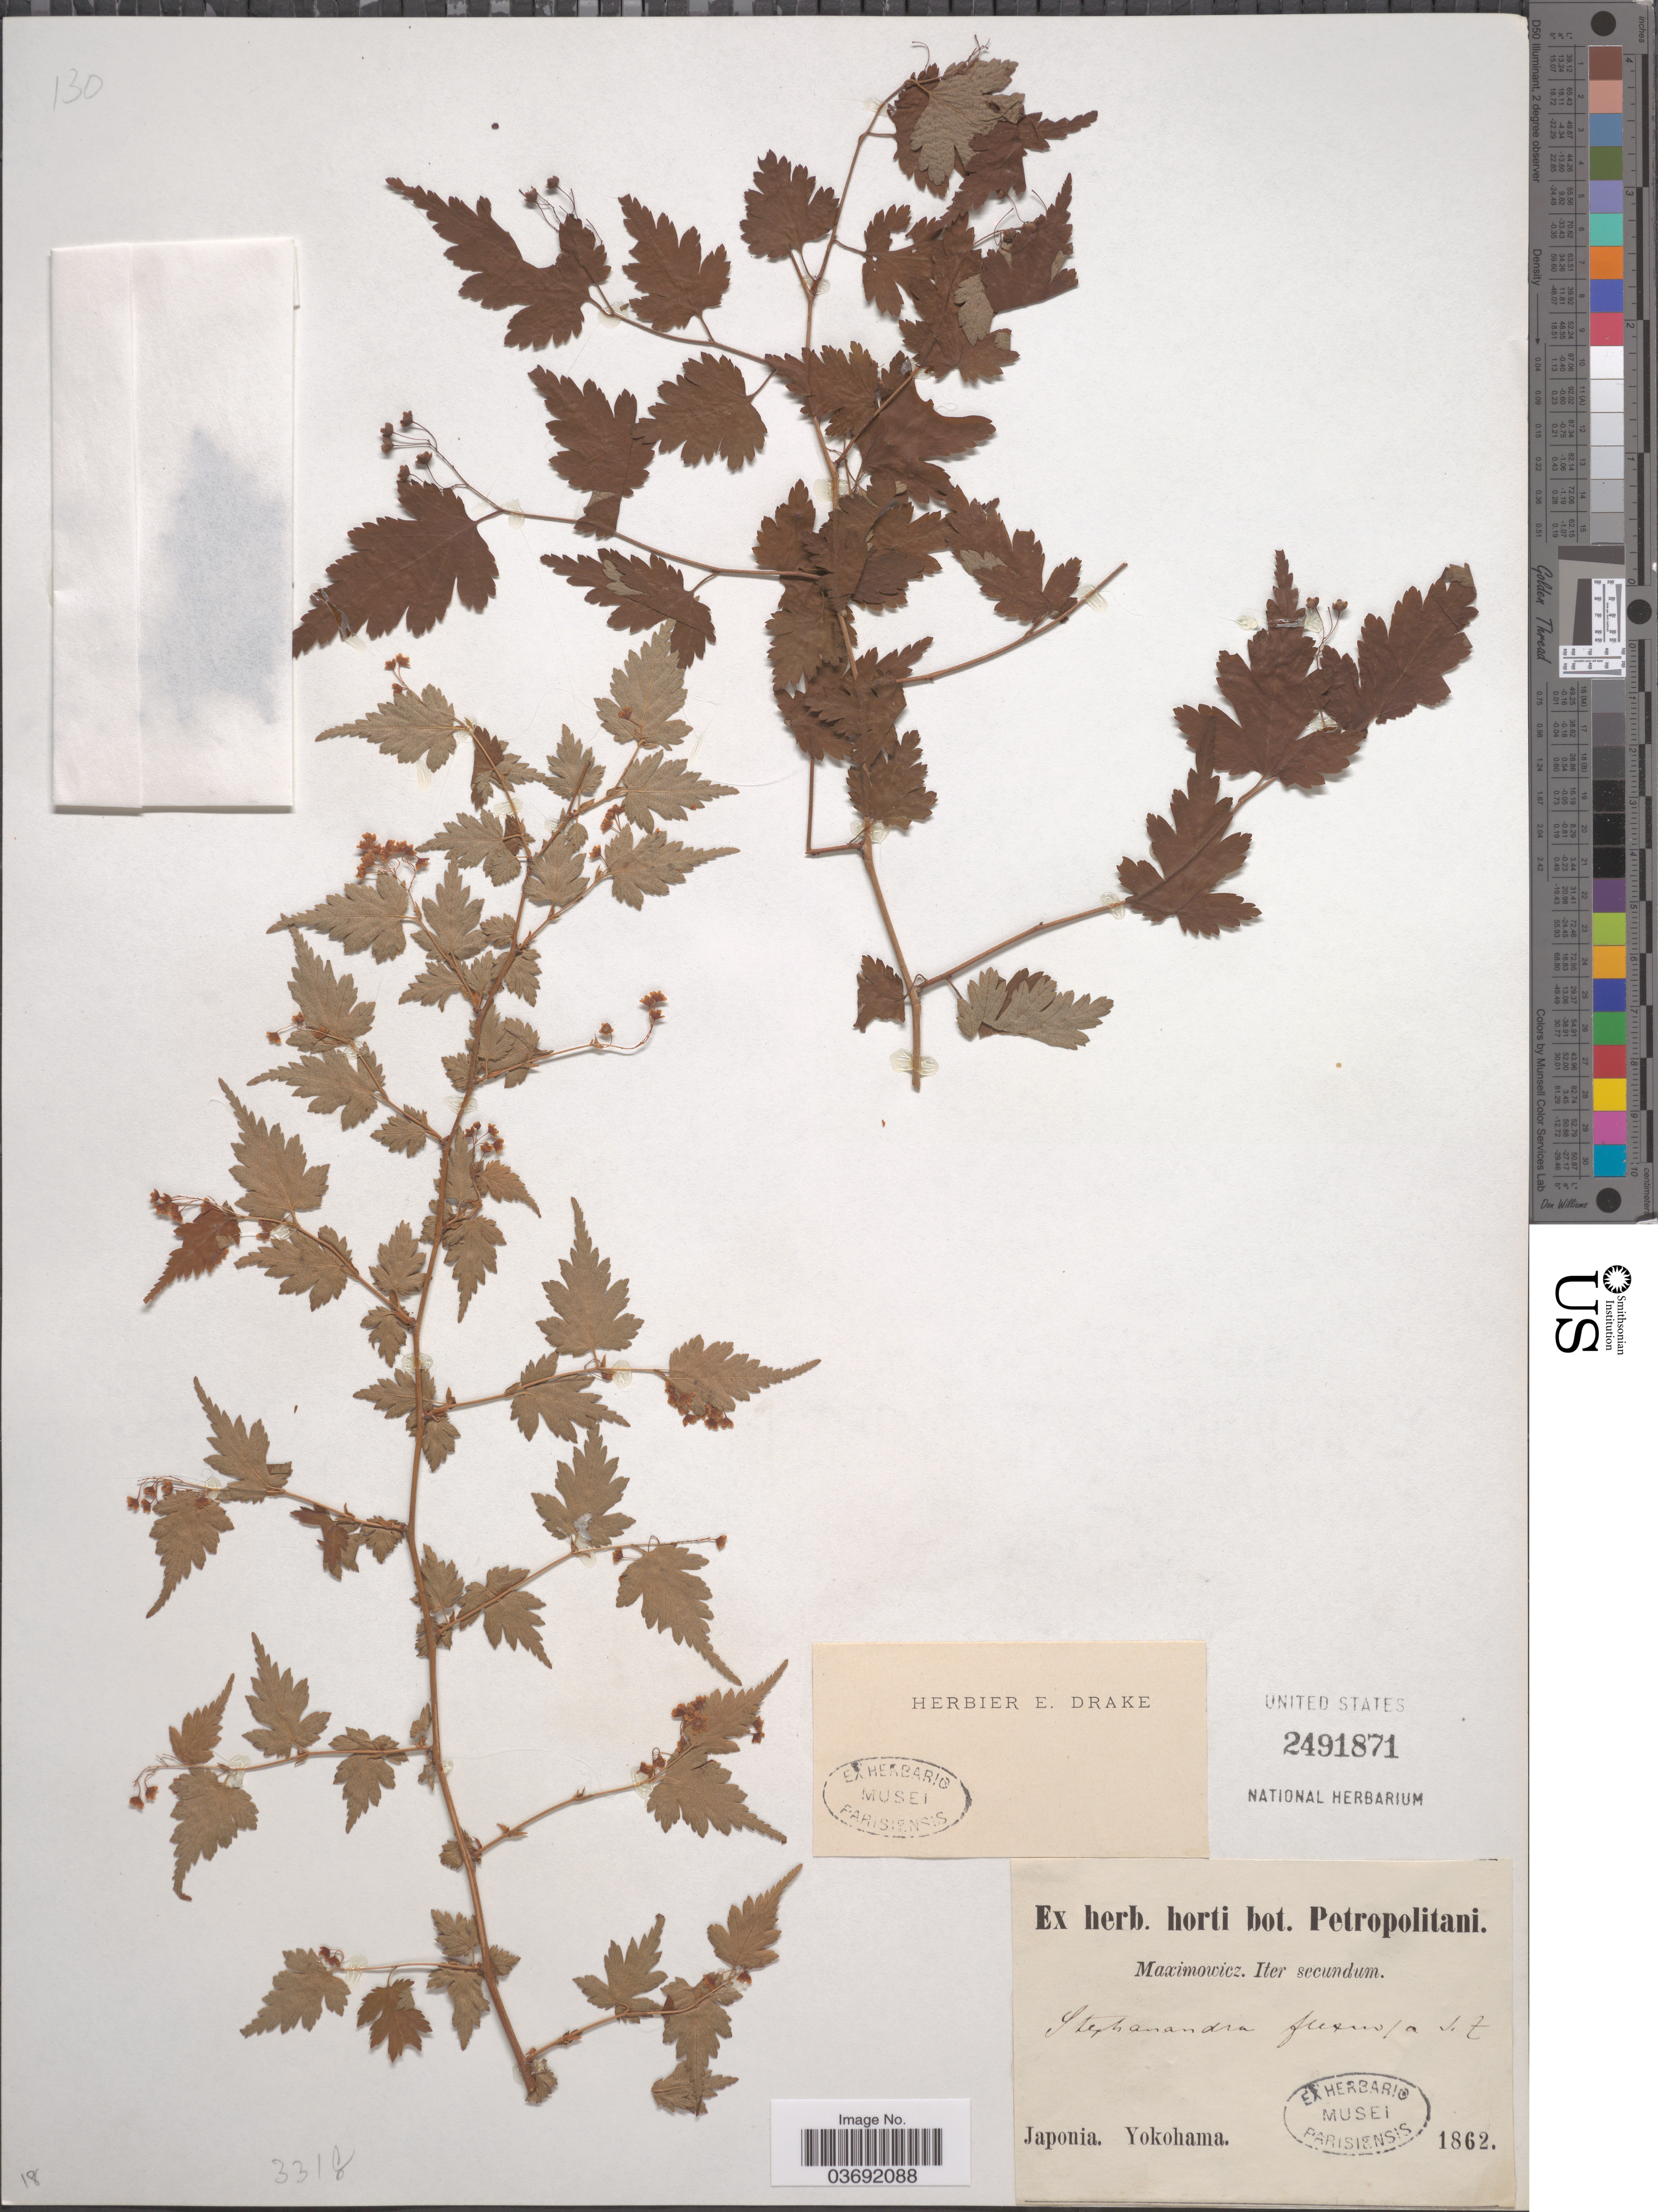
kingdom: Plantae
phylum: Tracheophyta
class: Magnoliopsida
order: Rosales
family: Rosaceae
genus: Neillia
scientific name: Neillia incisa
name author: (Thunb.) S.H. Oh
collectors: Maximowicz, --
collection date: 1862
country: Japan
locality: Yokohama.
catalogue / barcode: US 2491871